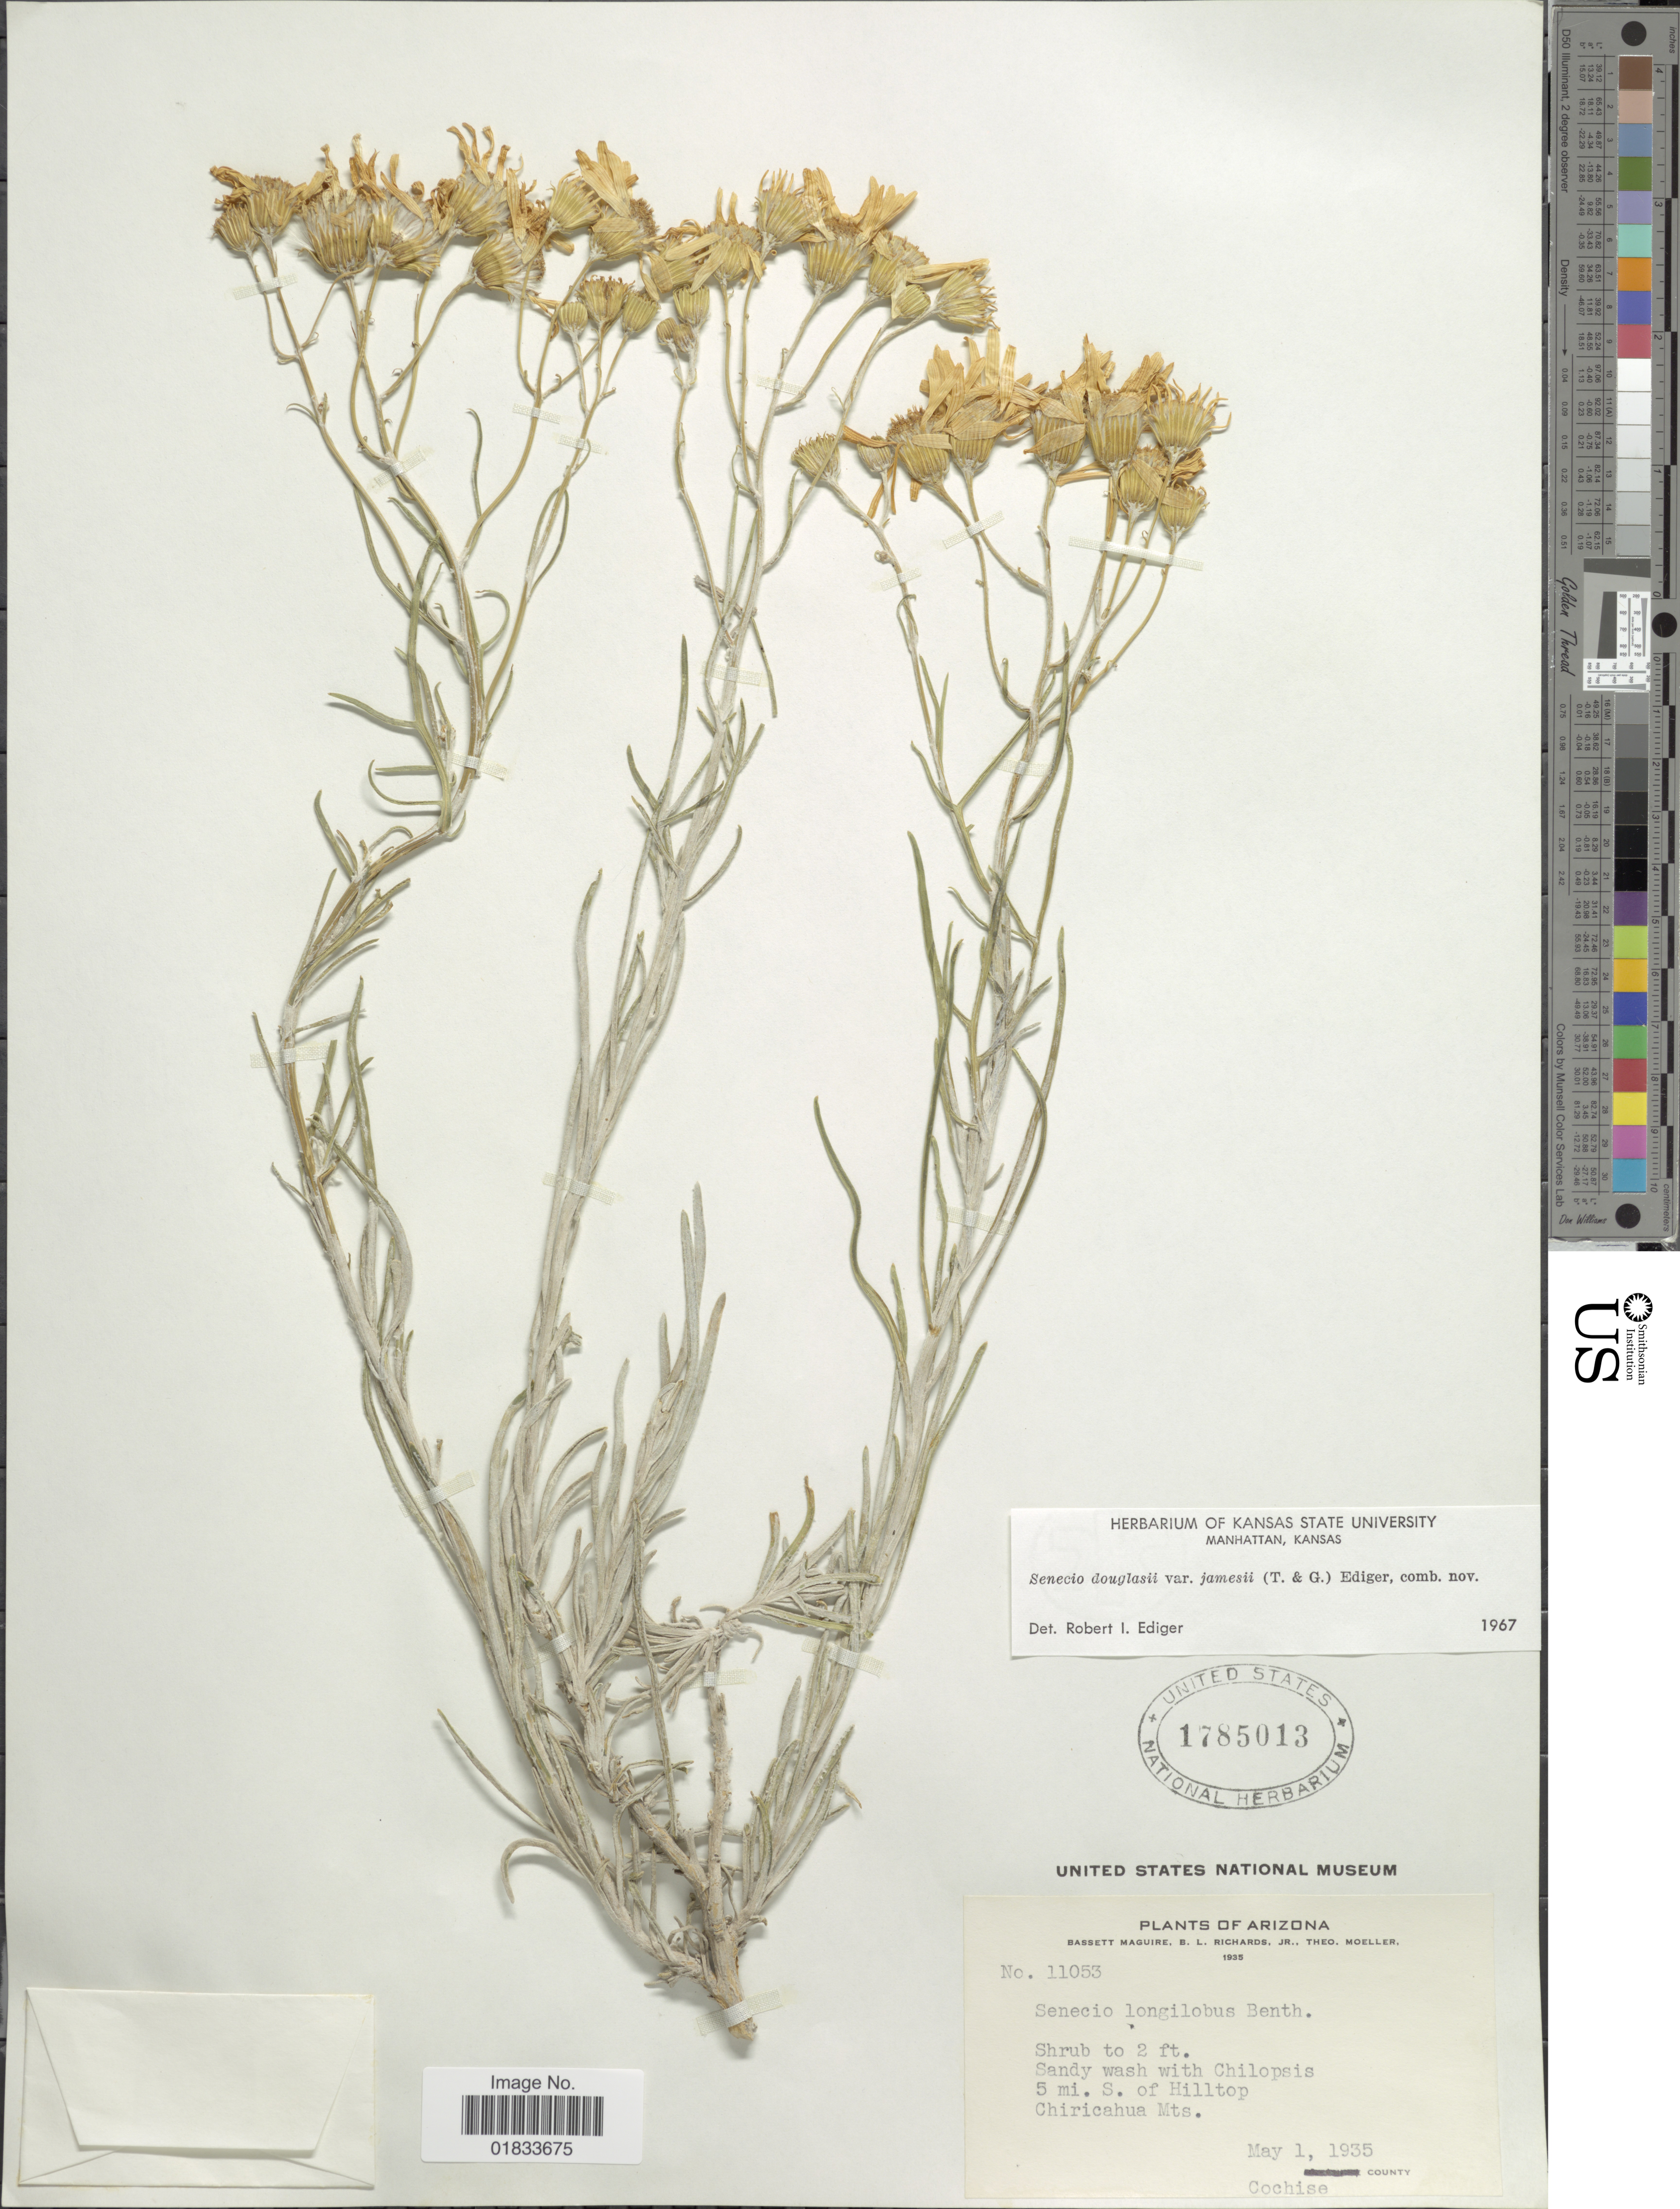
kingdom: Plantae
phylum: Tracheophyta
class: Magnoliopsida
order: Asterales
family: Asteraceae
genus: Senecio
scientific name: Senecio flaccidus var. flaccidus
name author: Less.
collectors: B. Maguire, B. Richards & T. Moeller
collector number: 11053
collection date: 1935-05-01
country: United States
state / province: Arizona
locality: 5 mi. S. of Hilltop, Chiricahua Mts., Cochise County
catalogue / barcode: US 1785013